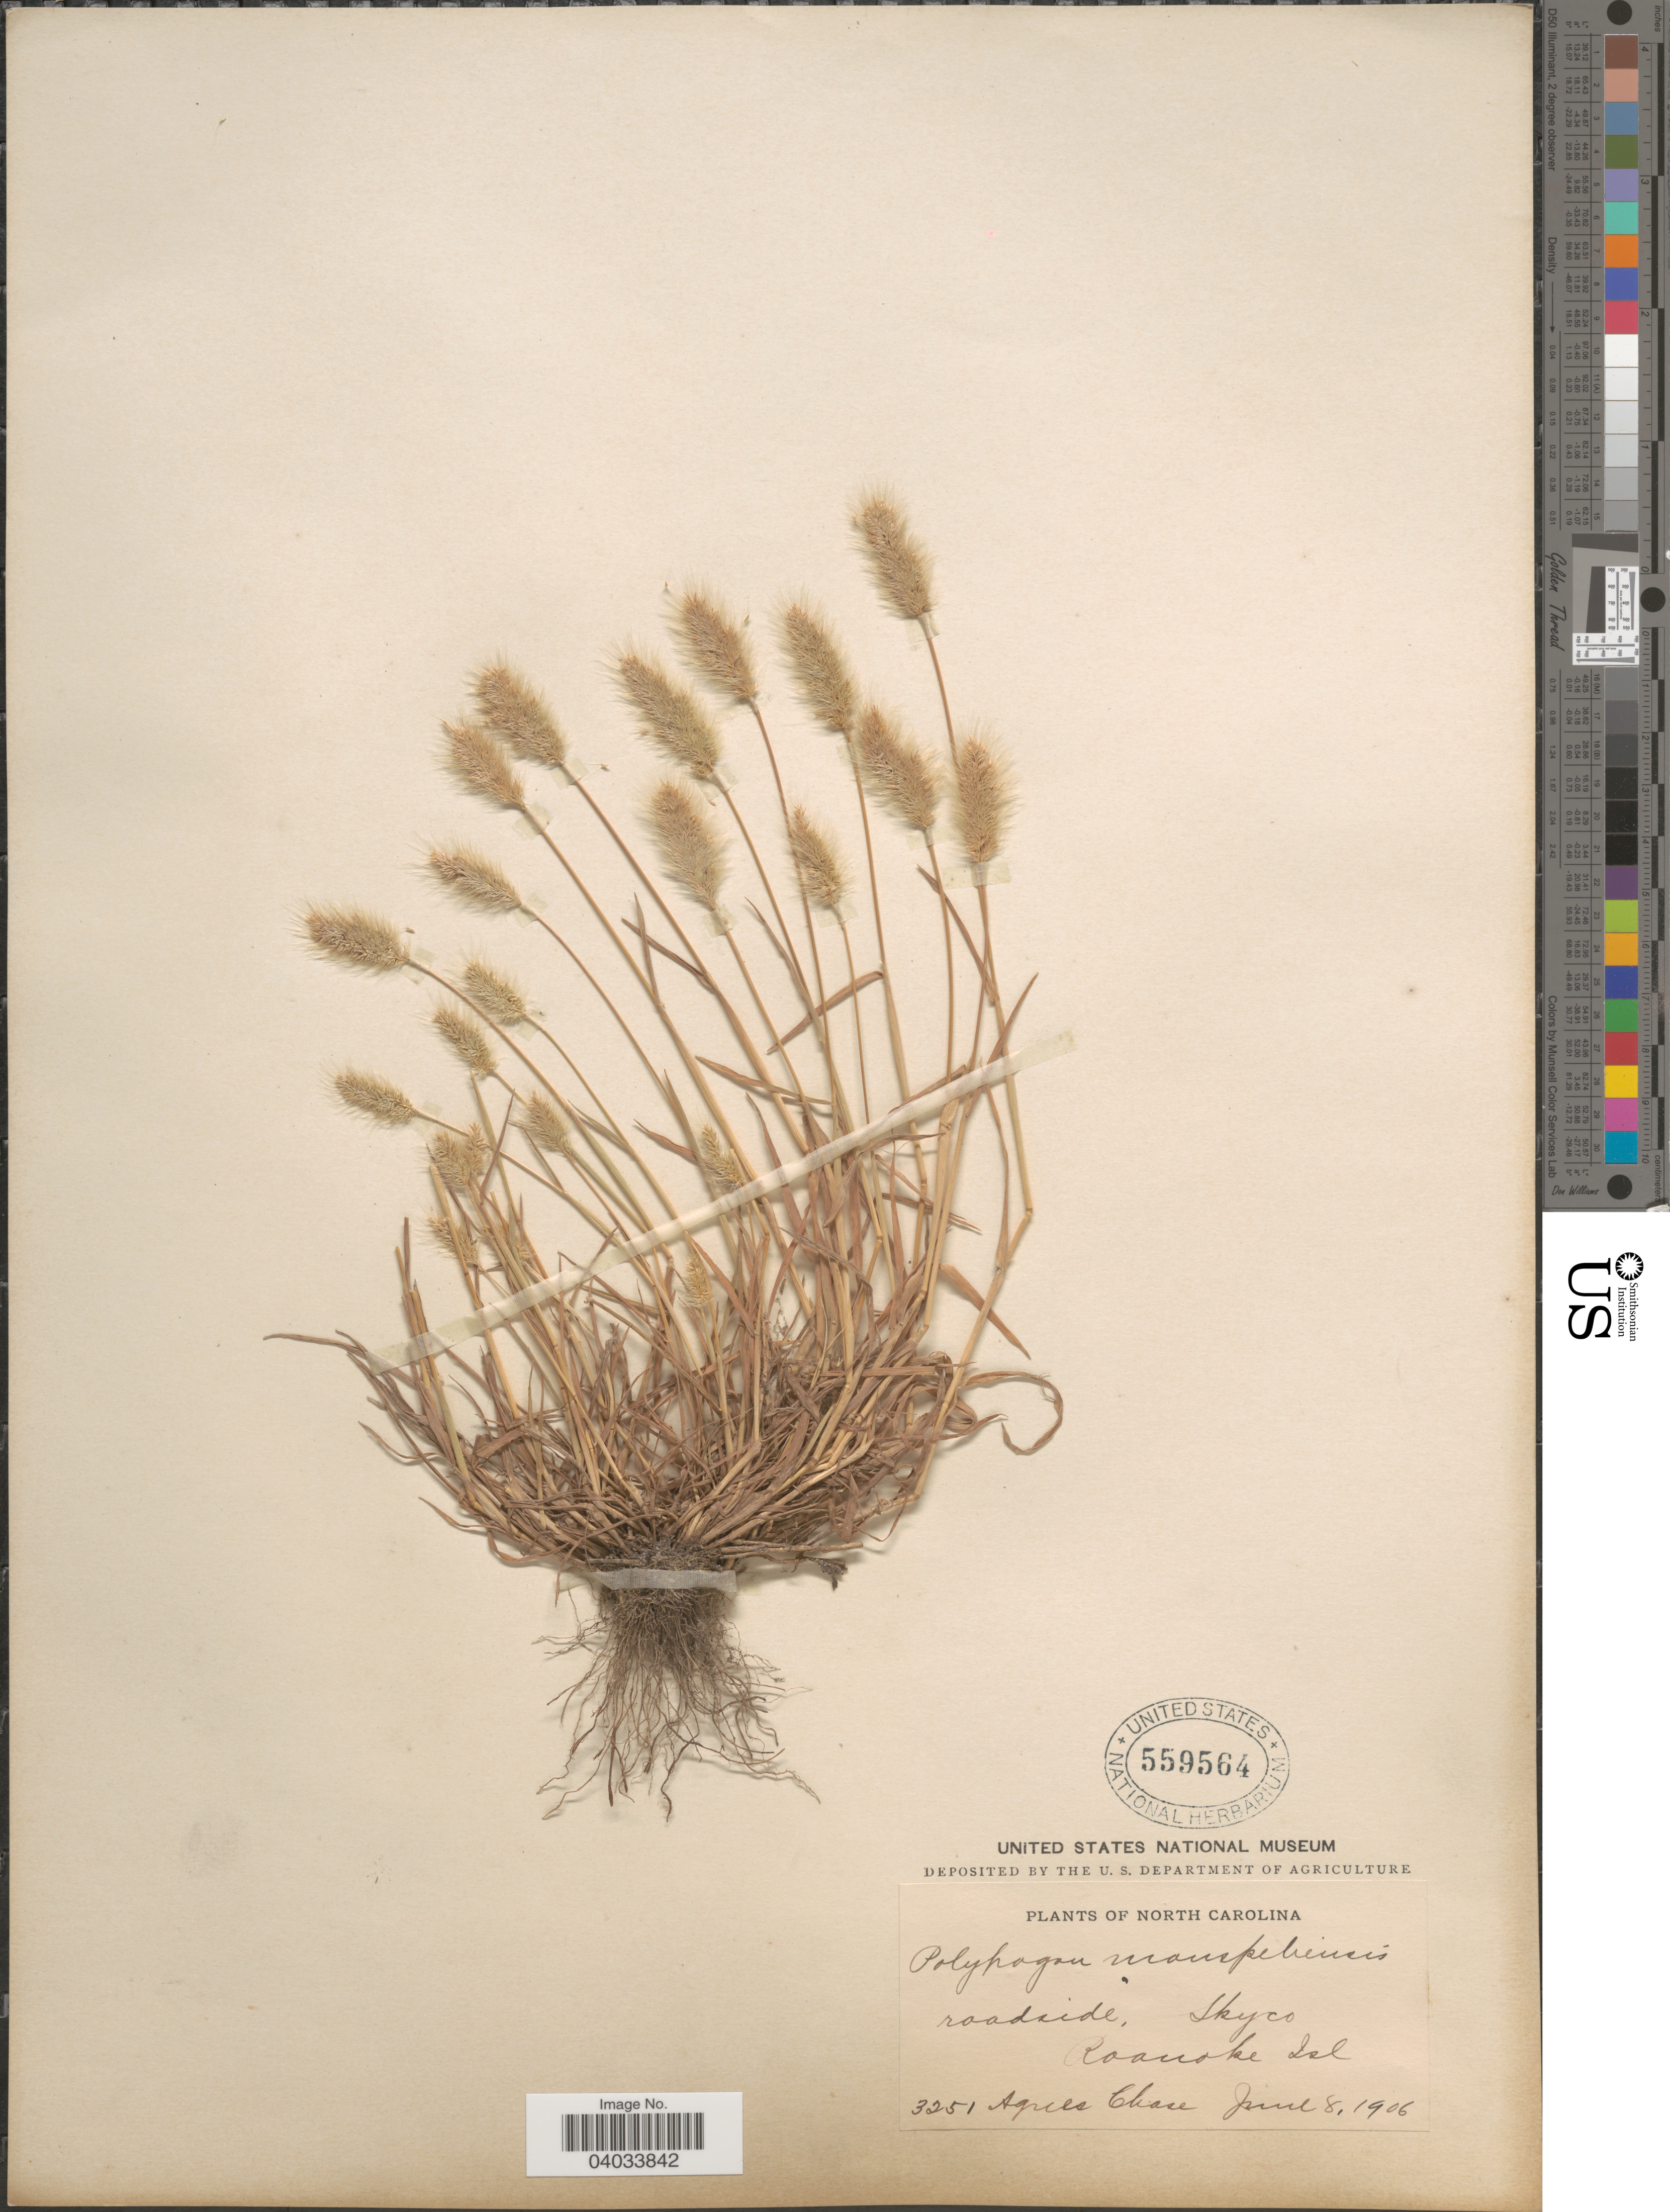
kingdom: Plantae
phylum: Tracheophyta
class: Liliopsida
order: Poales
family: Poaceae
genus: Polypogon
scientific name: Polypogon monspeliensis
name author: (L.) Desf.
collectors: A. Chase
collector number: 3251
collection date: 1906-06-08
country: United States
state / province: North Carolina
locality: Skyco. Roanoke Isl.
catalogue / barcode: US 559564